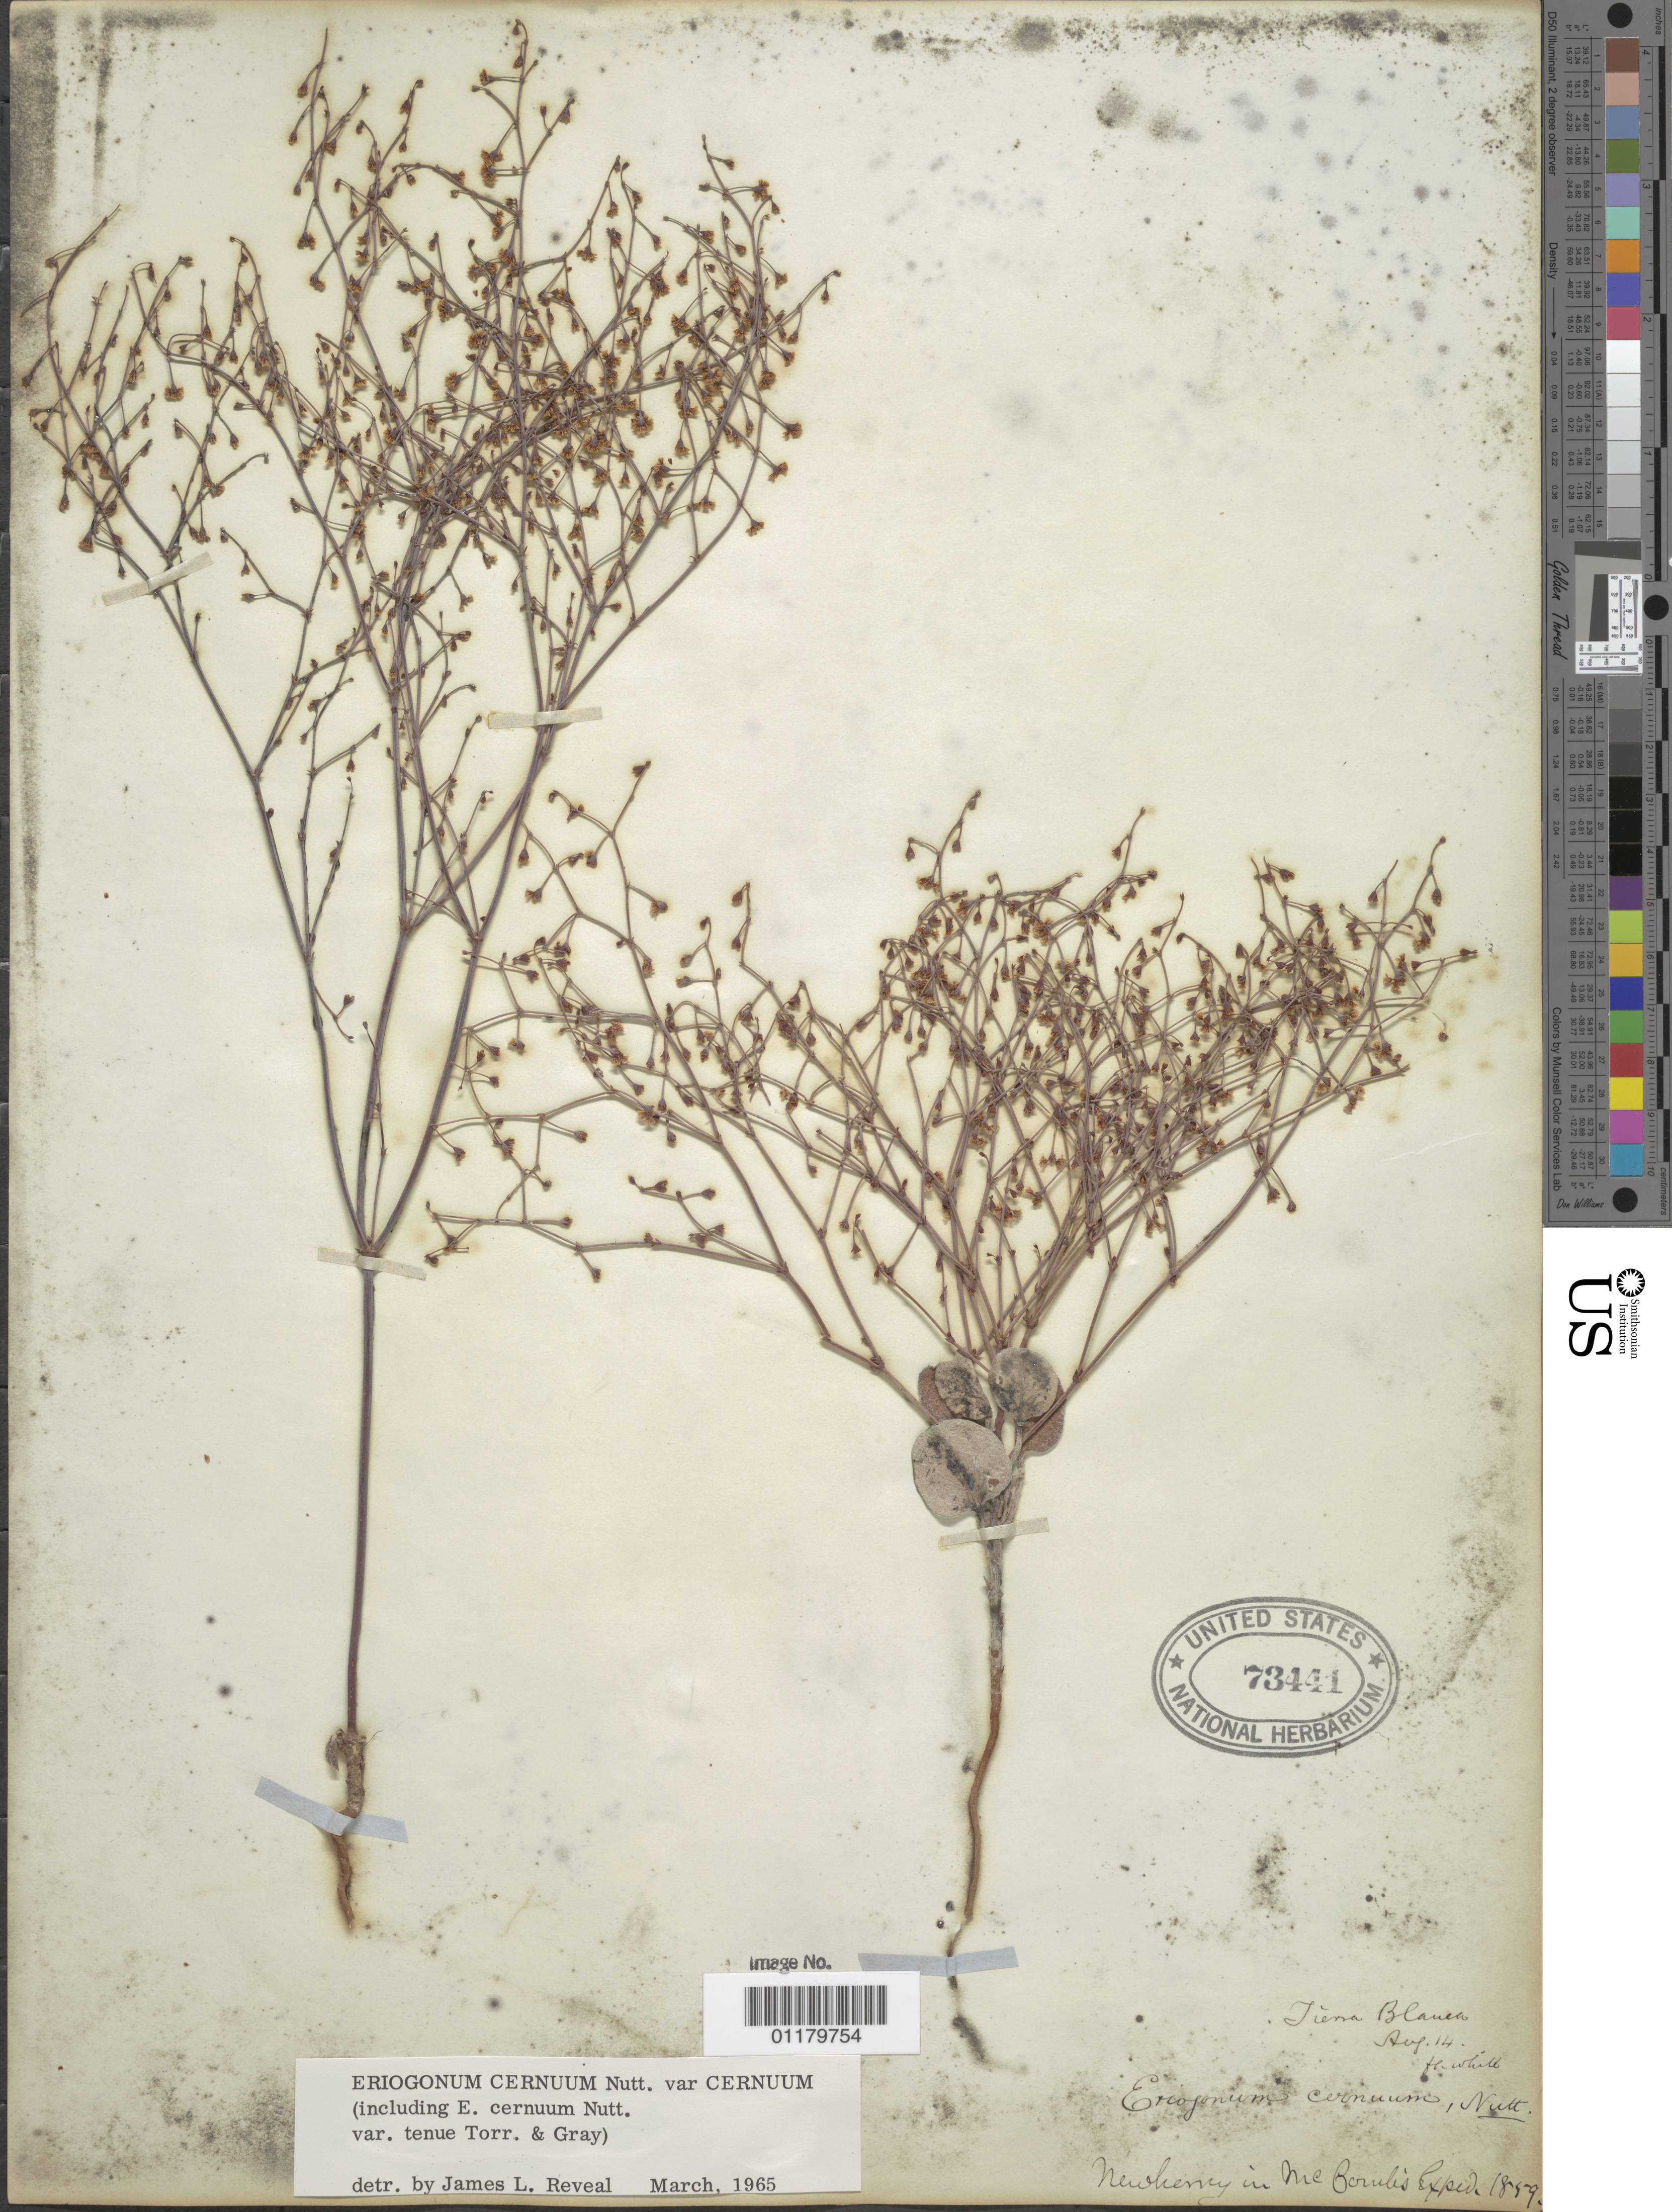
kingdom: Plantae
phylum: Tracheophyta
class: Magnoliopsida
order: Caryophyllales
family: Polygonaceae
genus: Eriogonum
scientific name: Eriogonum cernuum var. cernuum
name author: Nutt.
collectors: J. S. Newberry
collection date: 1859-08-14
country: United States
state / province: Colorado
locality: Tierra Blanca.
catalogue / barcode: US 73441